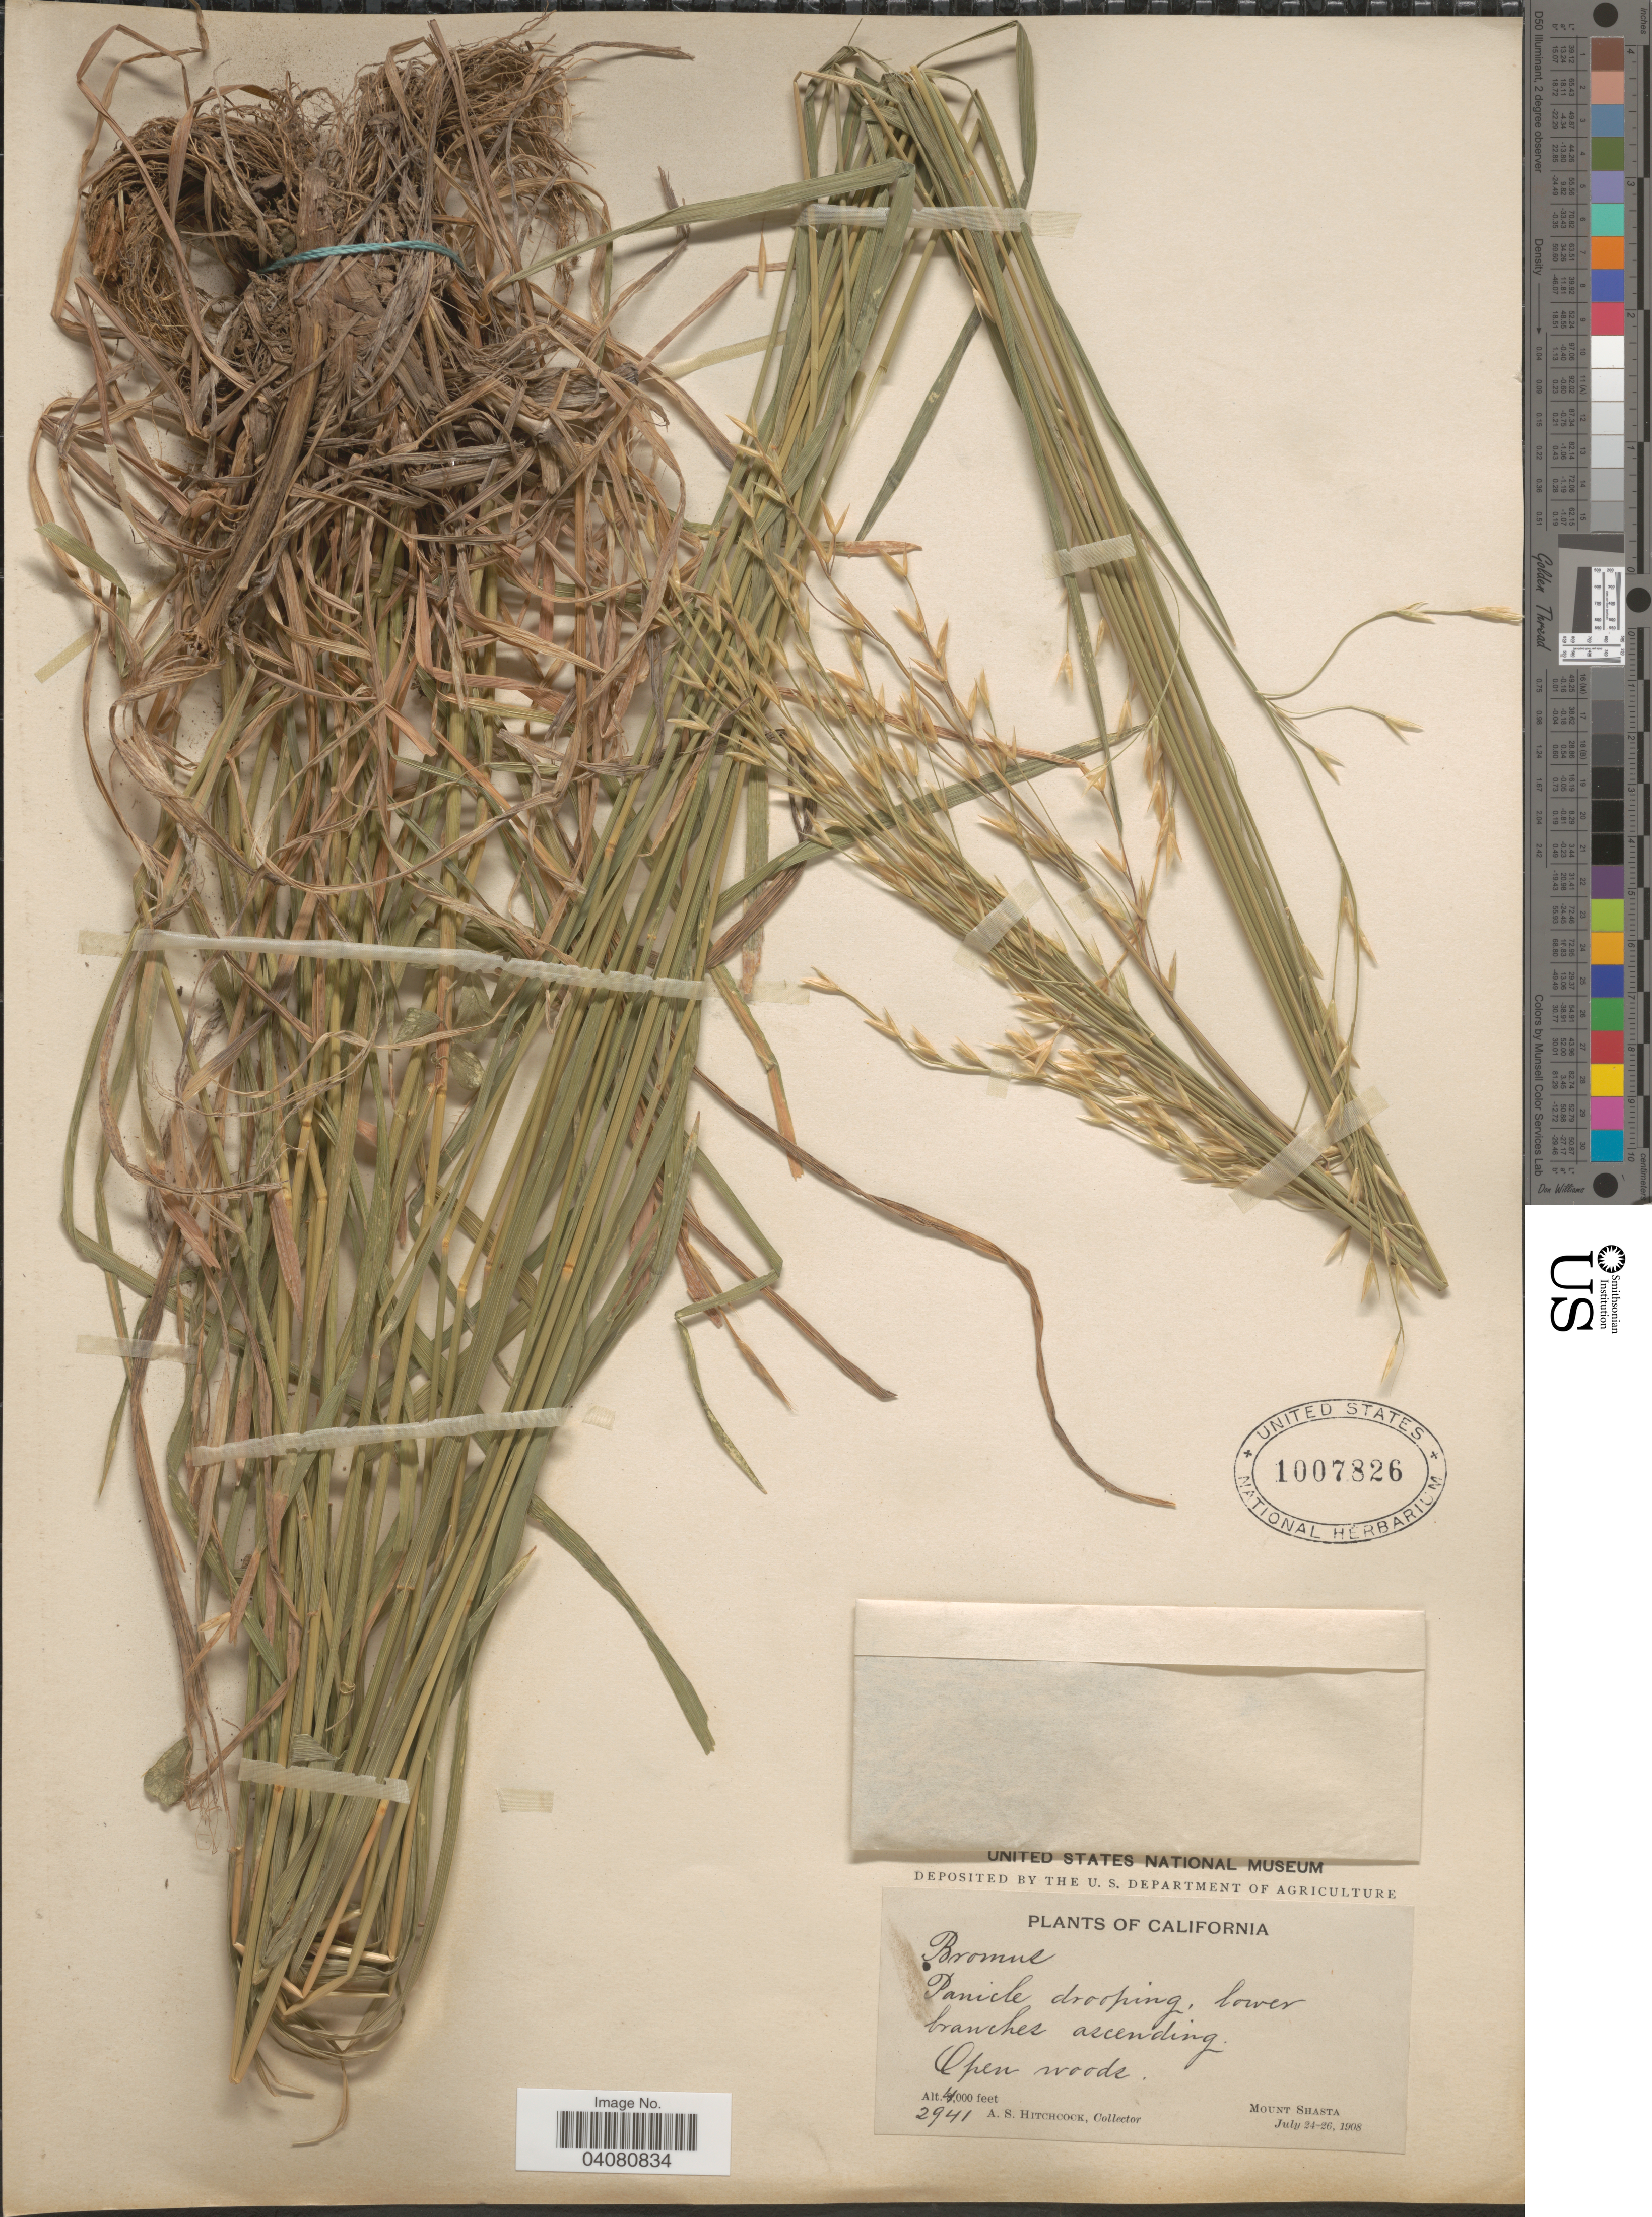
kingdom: Plantae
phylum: Tracheophyta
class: Liliopsida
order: Poales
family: Poaceae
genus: Bromus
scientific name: Bromus carinatus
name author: Hook. & Arn.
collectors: A. S. Hitchcock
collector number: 2941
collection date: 1908-07-24/1908-07-26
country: United States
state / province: California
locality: Open woods. Mount Shasta.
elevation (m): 1219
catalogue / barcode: US 1007826